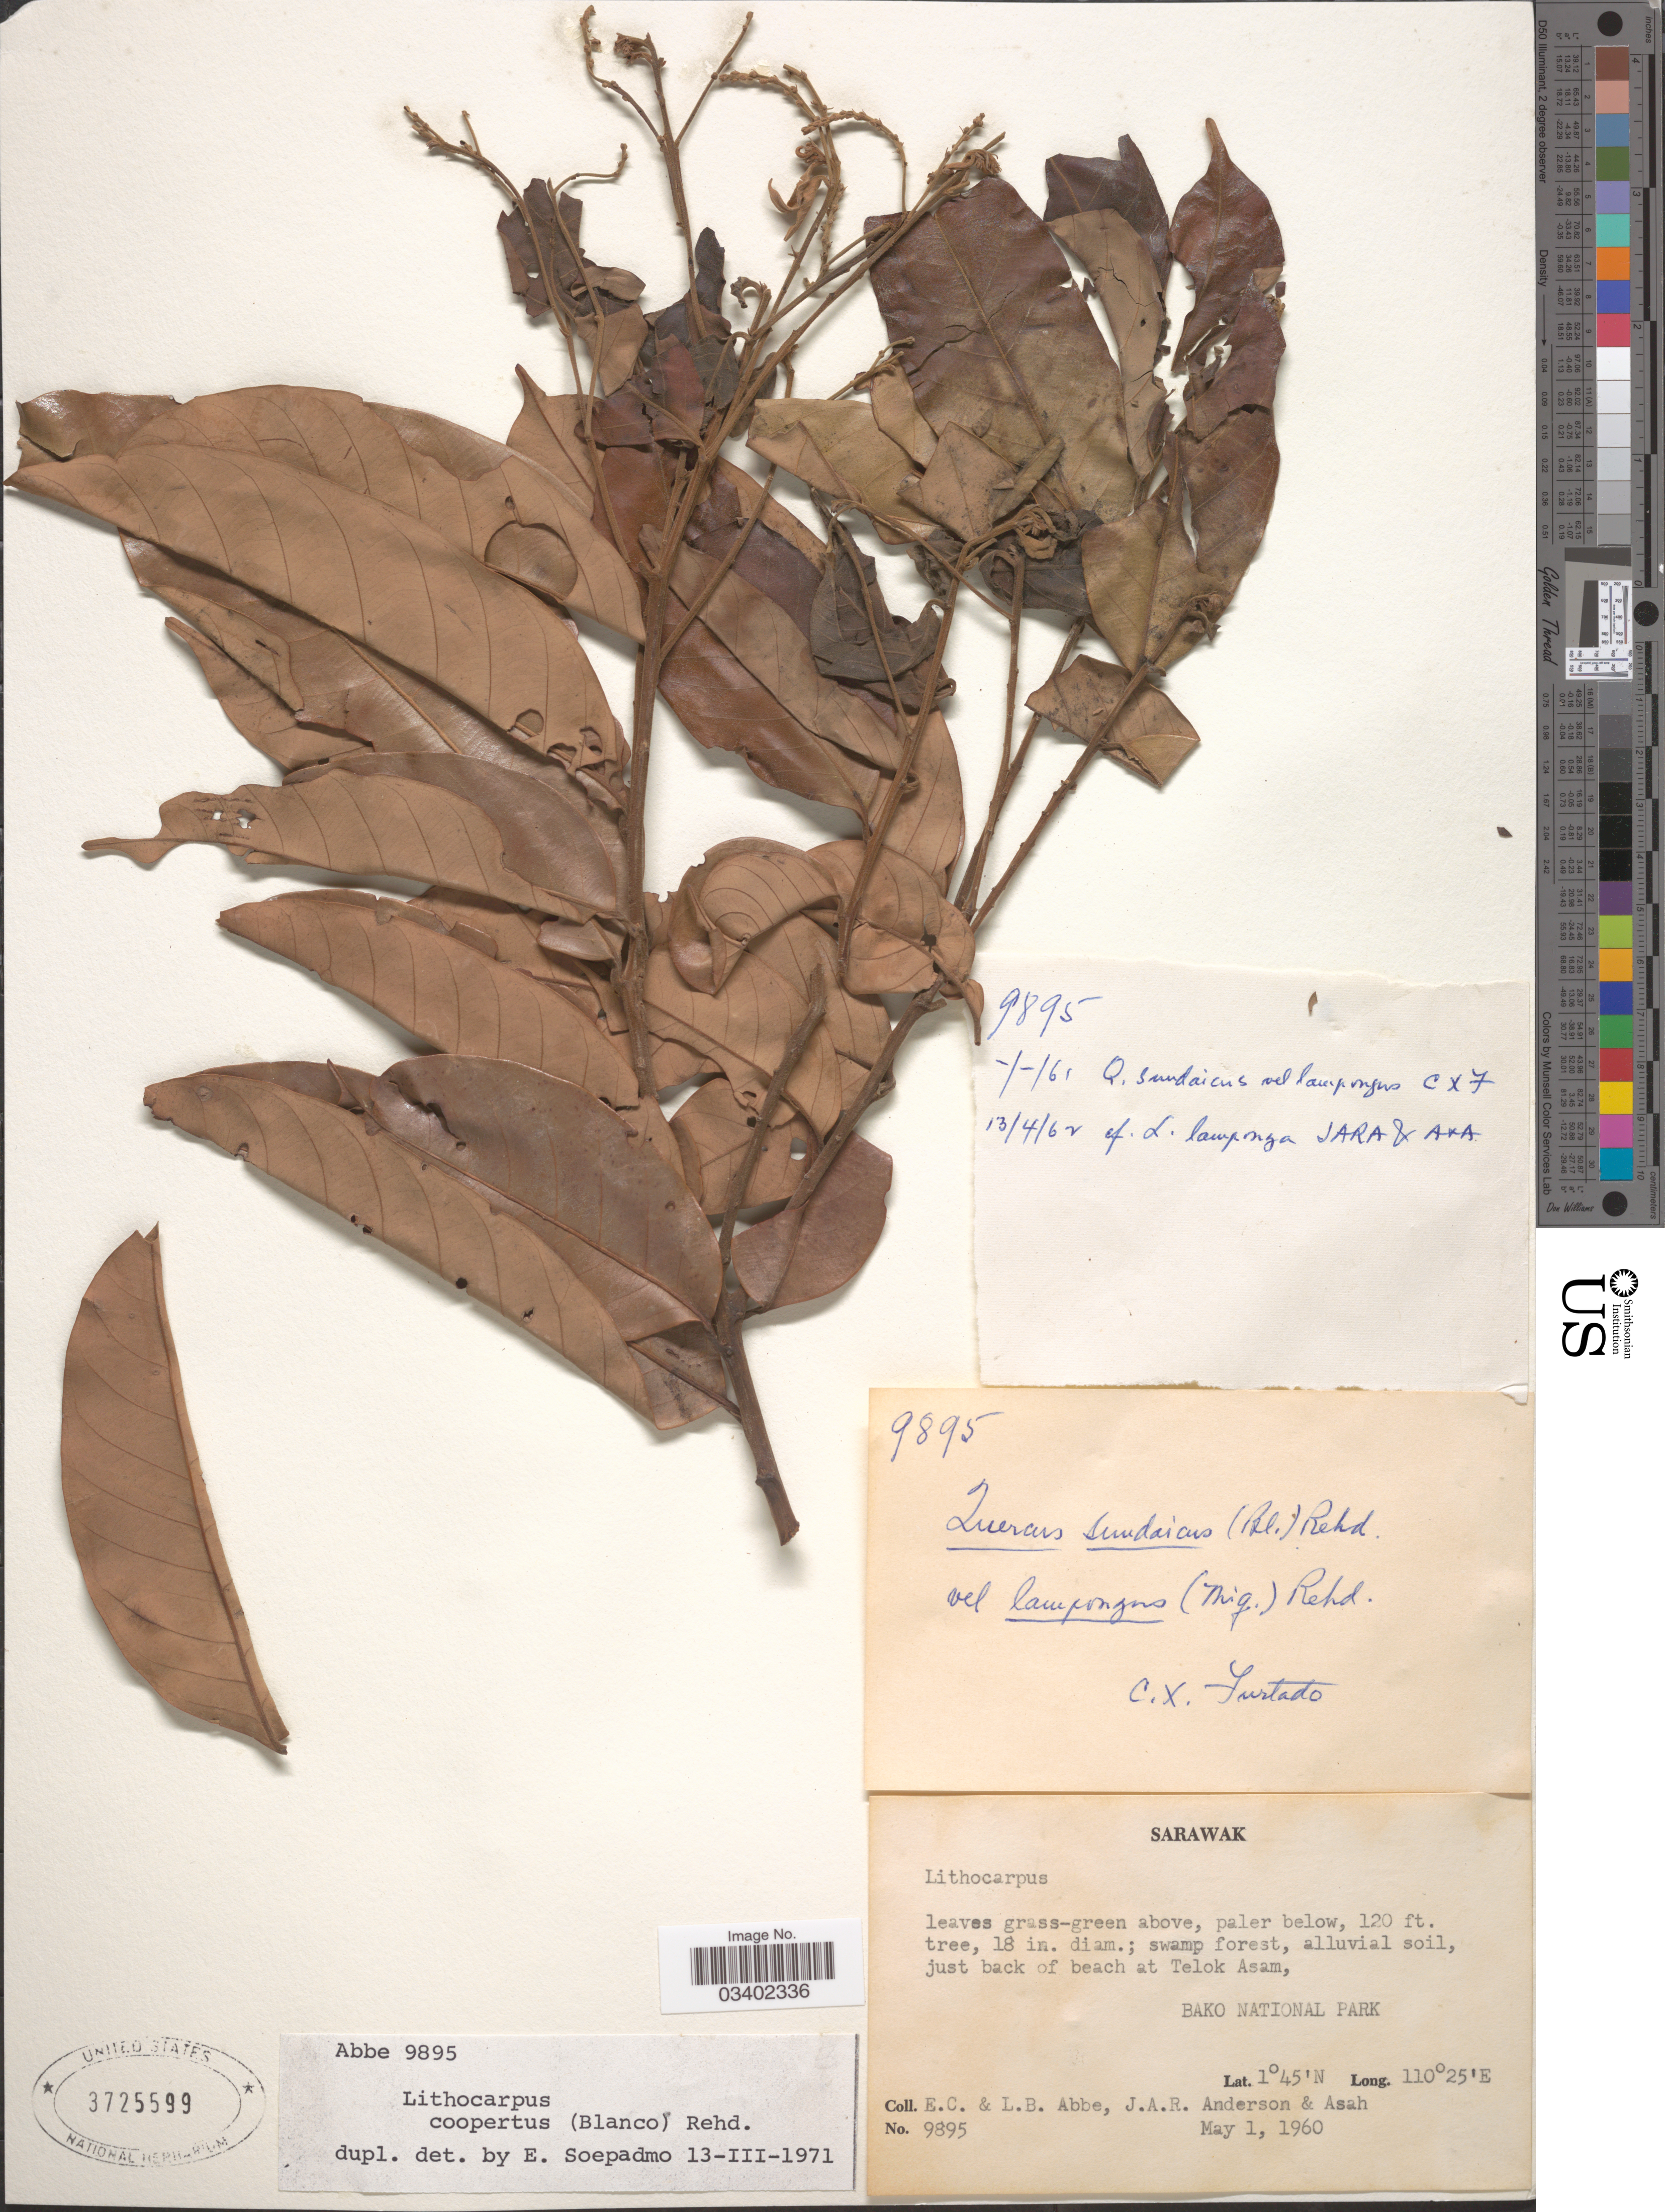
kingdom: Plantae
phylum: Tracheophyta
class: Magnoliopsida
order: Fagales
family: Fagaceae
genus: Lithocarpus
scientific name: Lithocarpus coopertus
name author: (Blanco) Rehder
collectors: E. C. Abbe, L. B. Abbe, J. A. R. Anderson & Asah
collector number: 9895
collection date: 1960-05-01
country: Malaysia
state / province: Sarawak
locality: Just back of beach at Telok Asam. Bako National Park.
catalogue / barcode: US 3725599